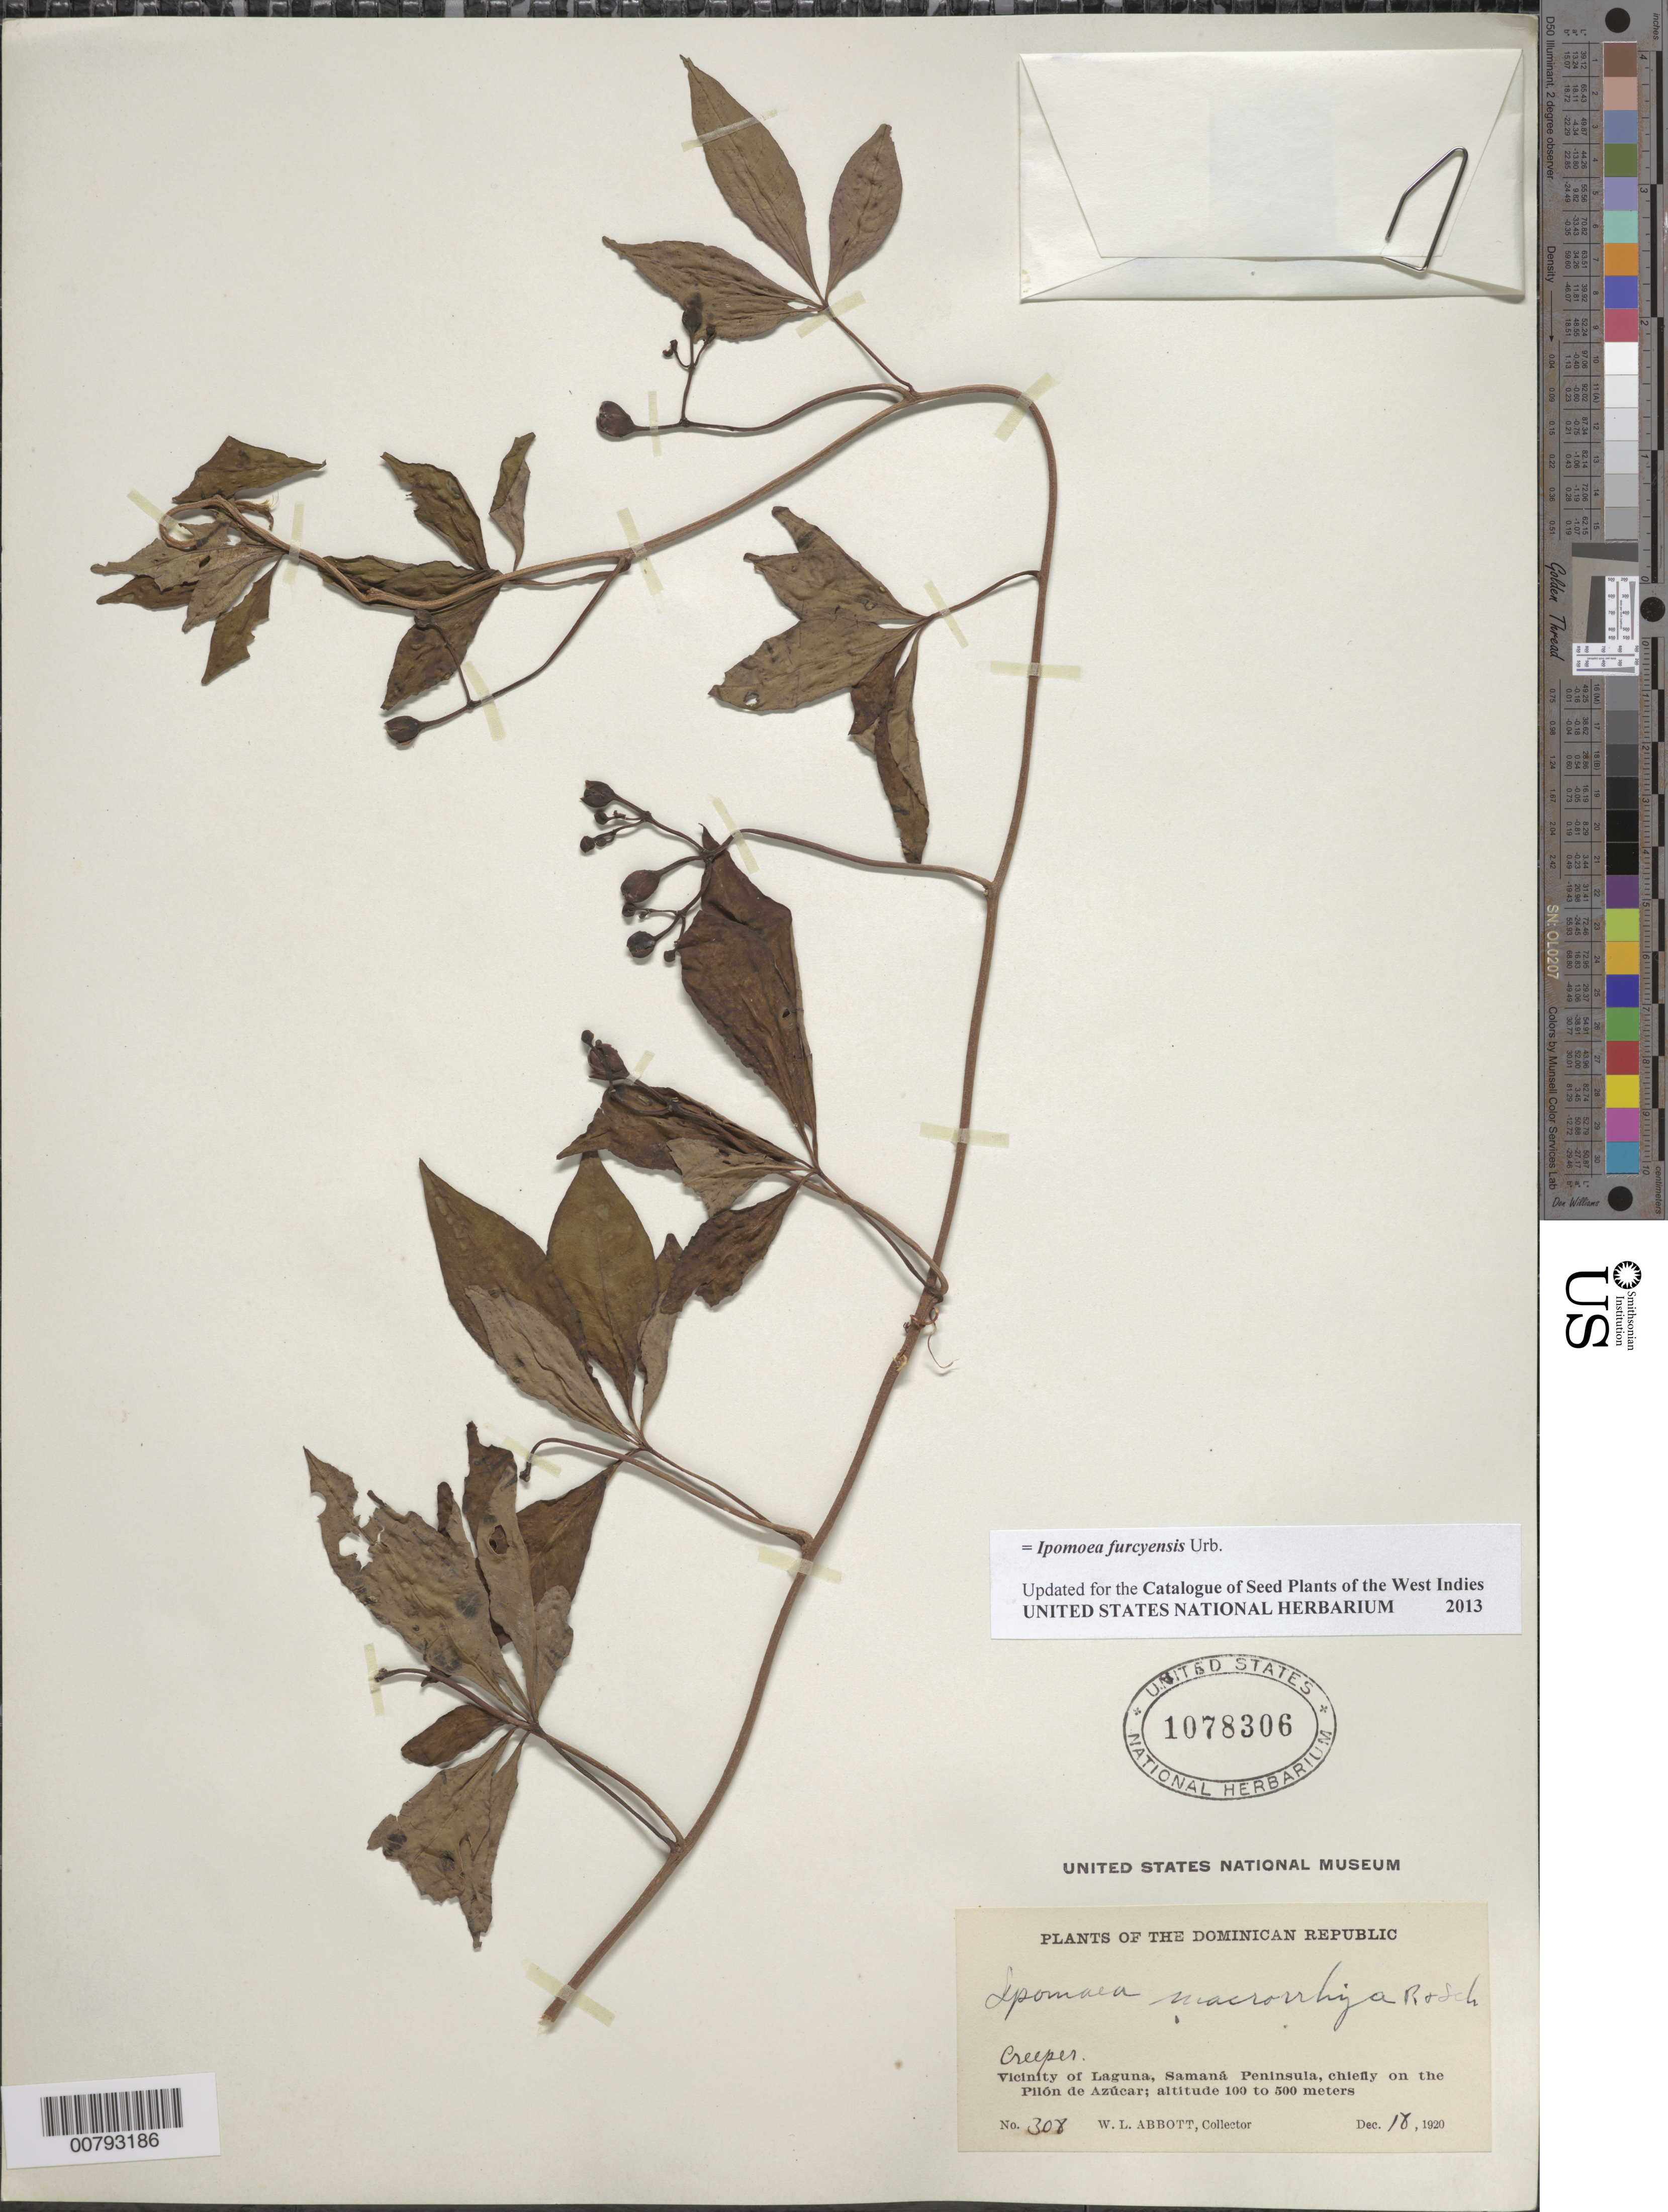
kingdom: Plantae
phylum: Tracheophyta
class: Magnoliopsida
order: Solanales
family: Convolvulaceae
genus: Ipomoea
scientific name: Ipomoea furcyensis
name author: Urb.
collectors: W. L. Abbott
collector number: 308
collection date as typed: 18 Dec 1920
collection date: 1920-12-18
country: Dominican Republic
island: Hispaniola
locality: Samaná Peninsula, vicinity of Laguna, chiefly on the Pilón de Azúcar.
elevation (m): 100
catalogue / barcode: US 1078306